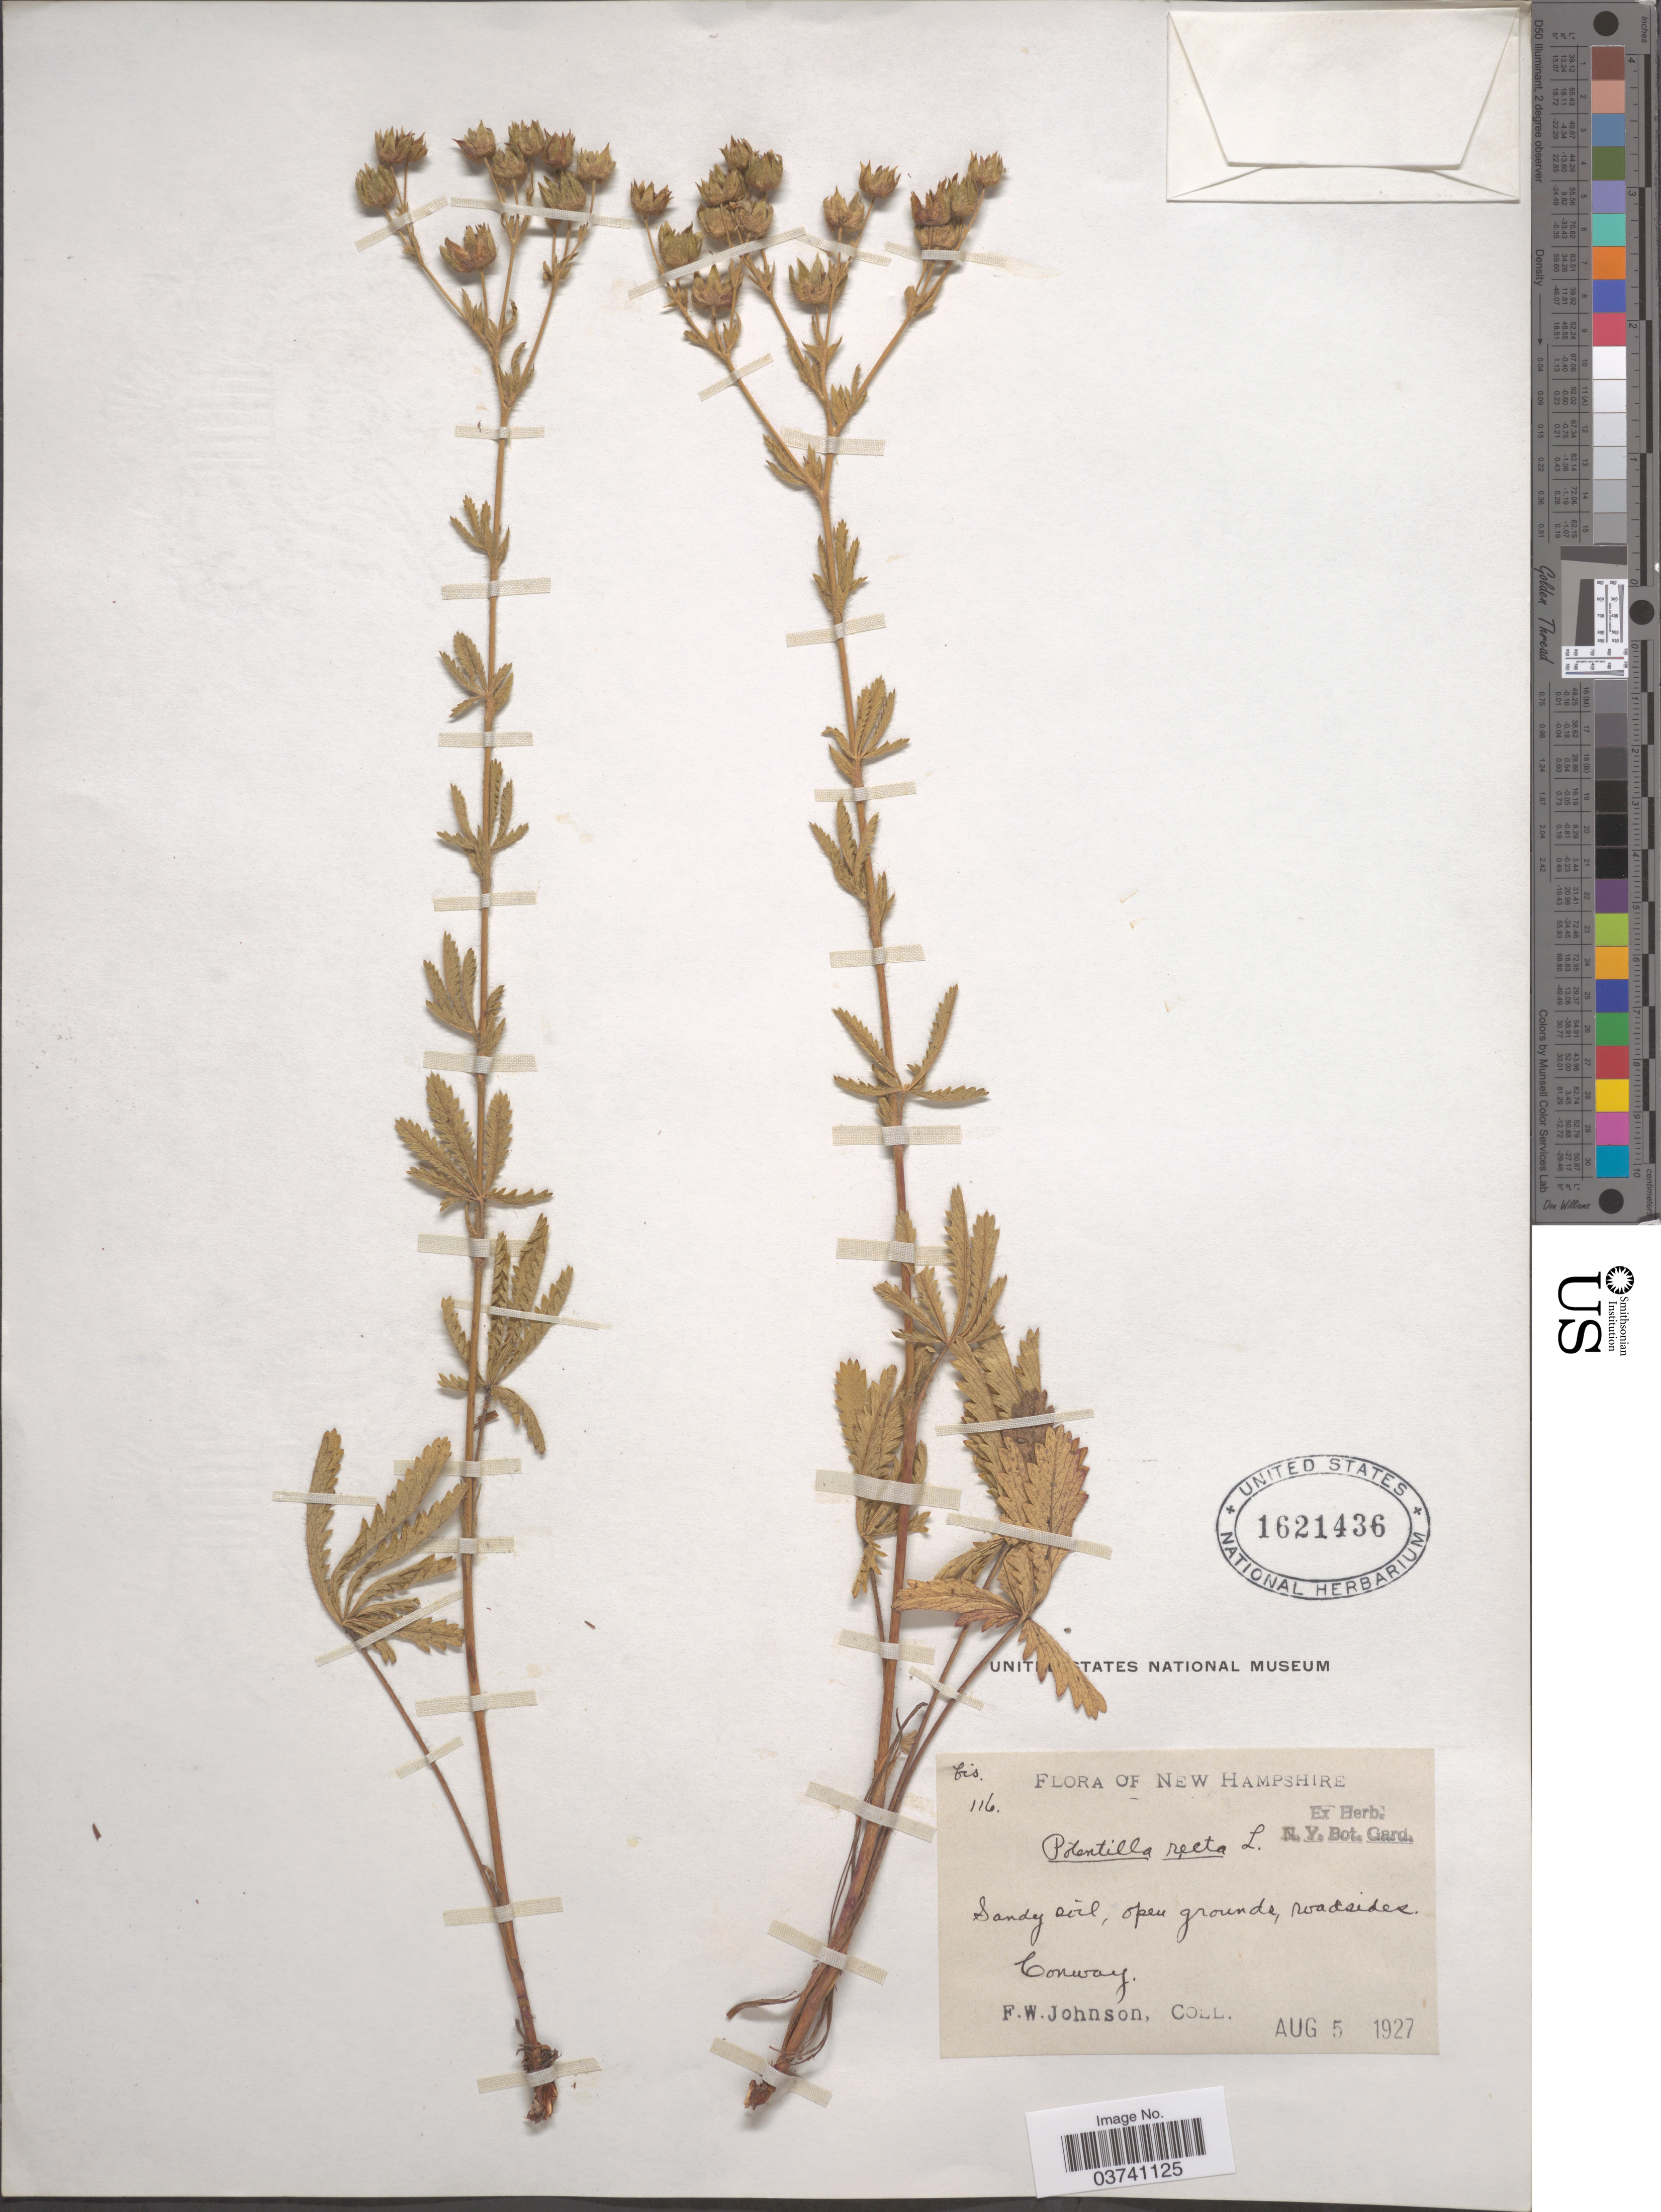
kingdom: Plantae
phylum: Tracheophyta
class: Magnoliopsida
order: Rosales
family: Rosaceae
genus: Potentilla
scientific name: Potentilla recta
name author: L.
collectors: F. W. Johnson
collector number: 116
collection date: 1927-08-05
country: United States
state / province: New Hampshire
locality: Conway.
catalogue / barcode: US 1621436